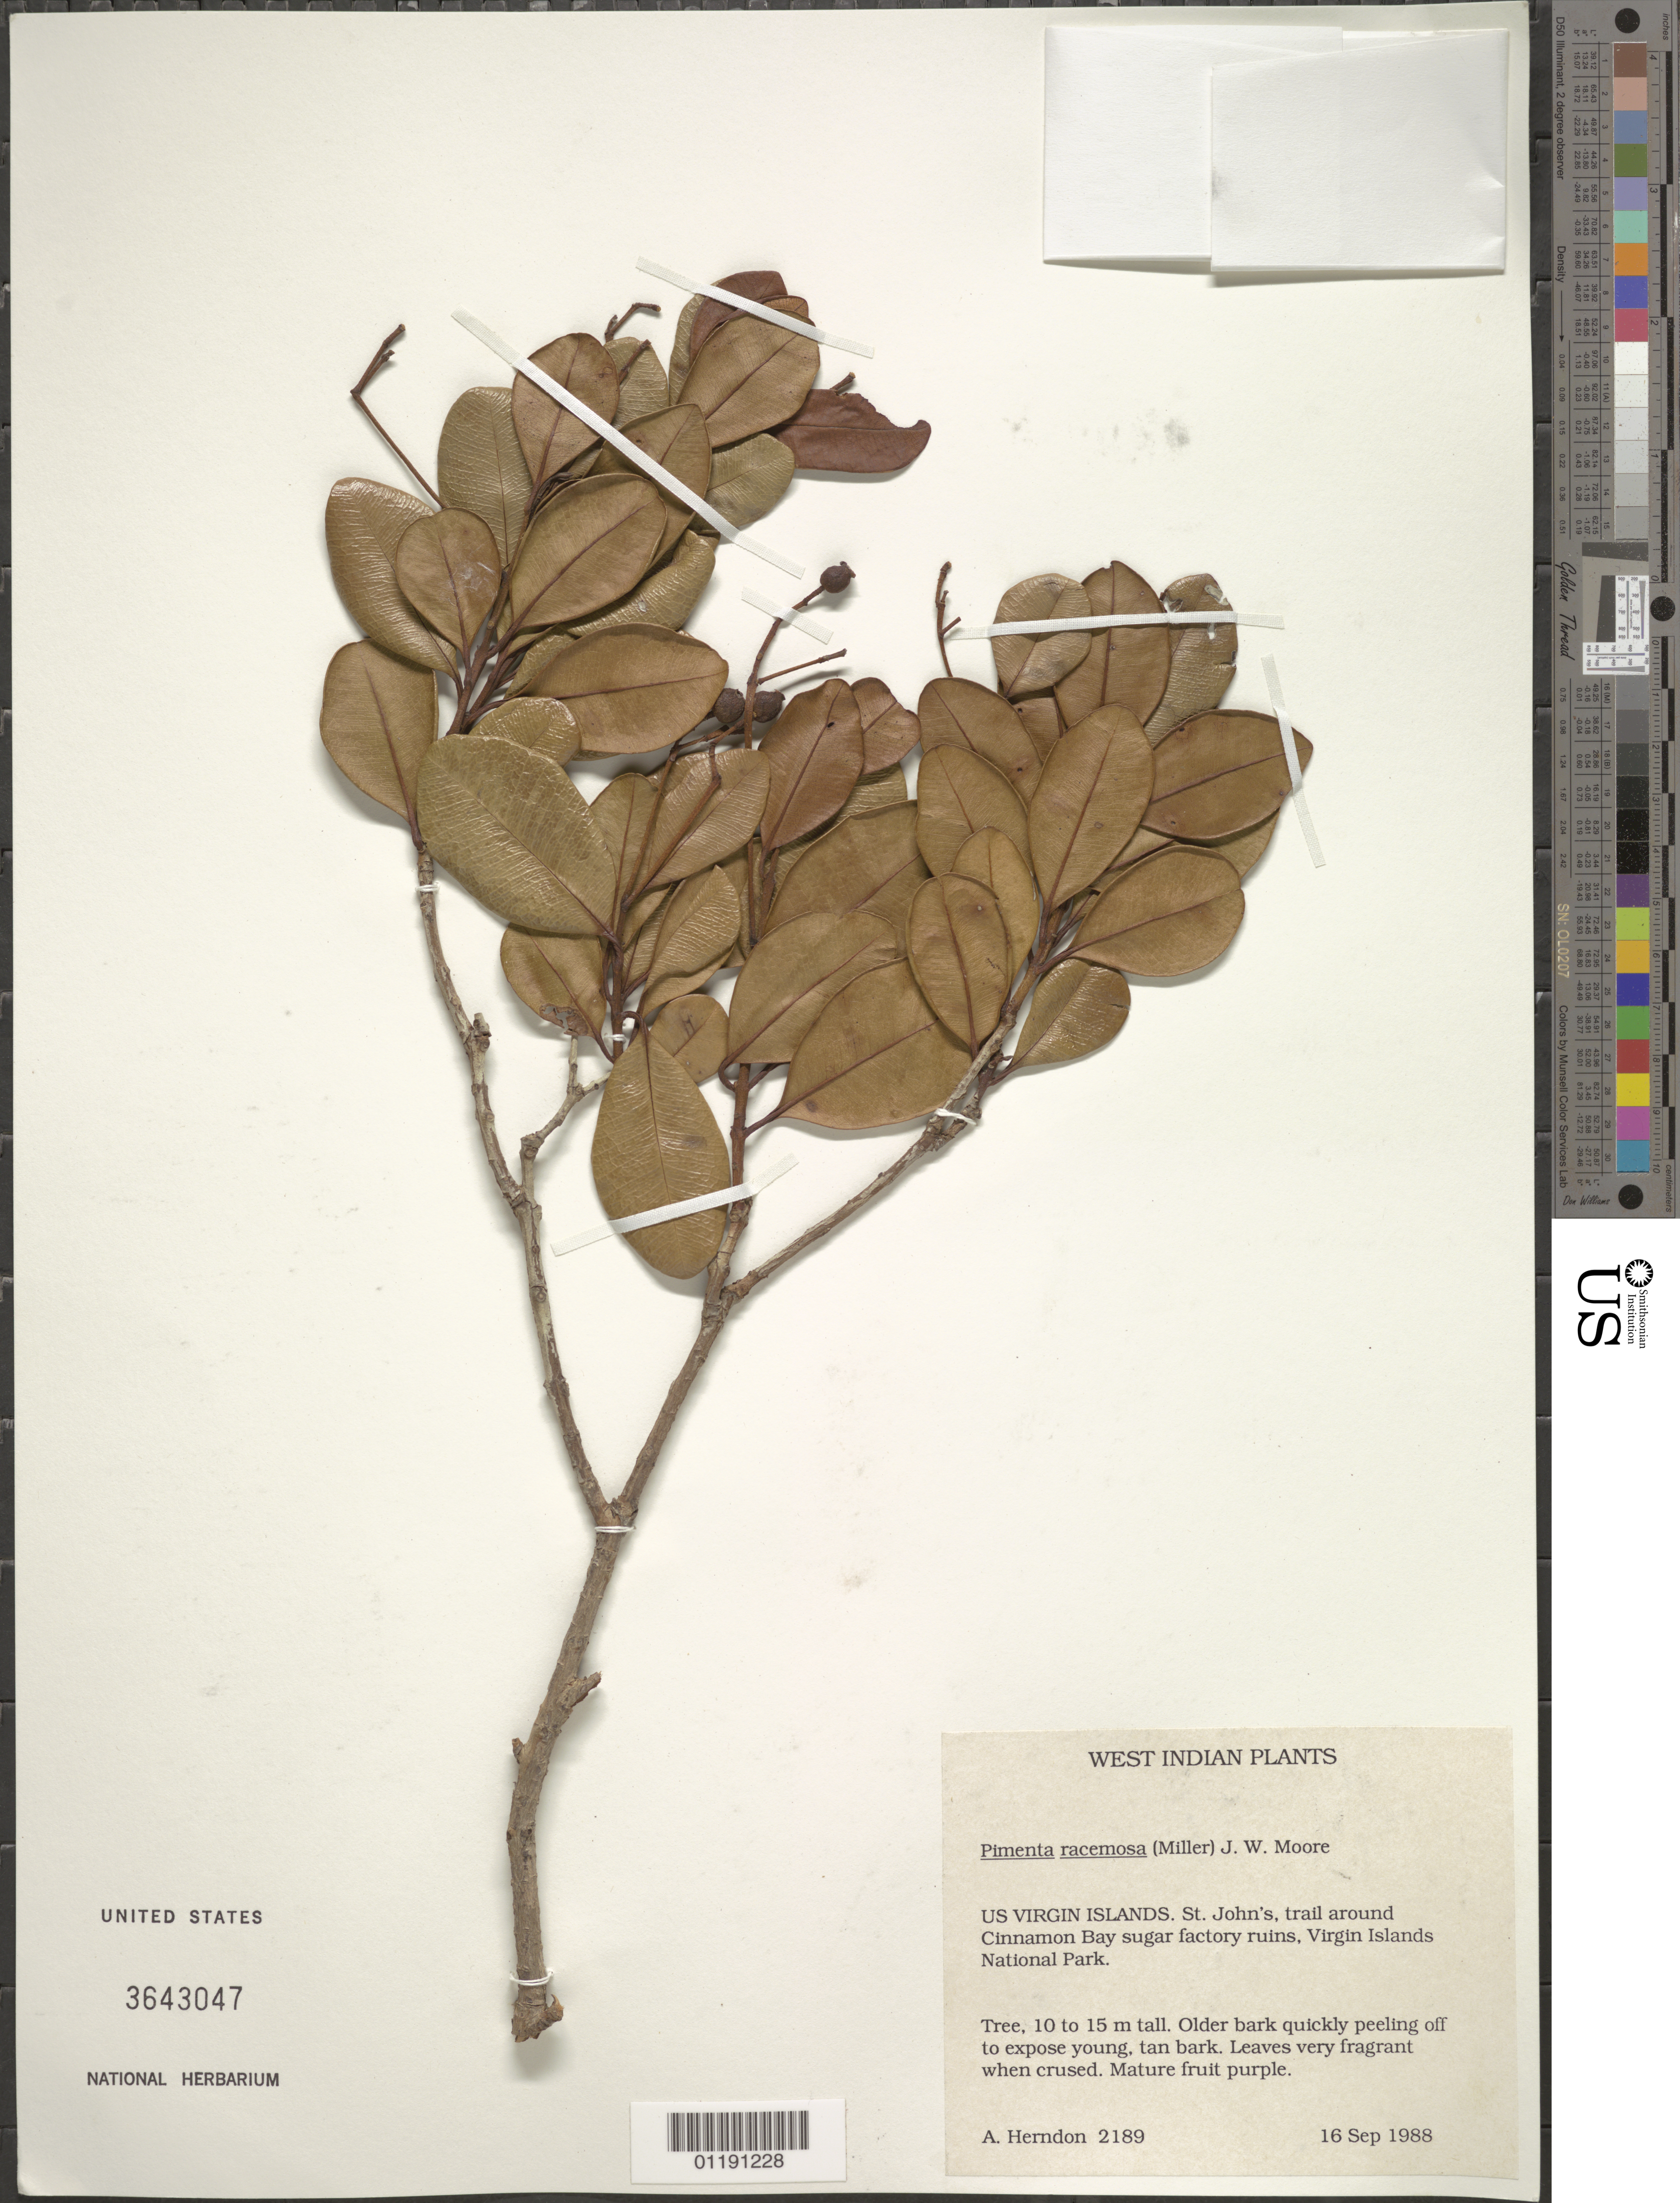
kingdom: Plantae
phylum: Tracheophyta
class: Magnoliopsida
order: Myrtales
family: Myrtaceae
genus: Pimenta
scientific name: Pimenta racemosa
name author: (Mill.) J.W. Moore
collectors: A. Herndon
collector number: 2189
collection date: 1988-09-16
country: U.S. Virgin Islands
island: St. John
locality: Trail around Cinnamon Bay sugar factory ruins, Virgin Islands National Park.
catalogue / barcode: US 3643047